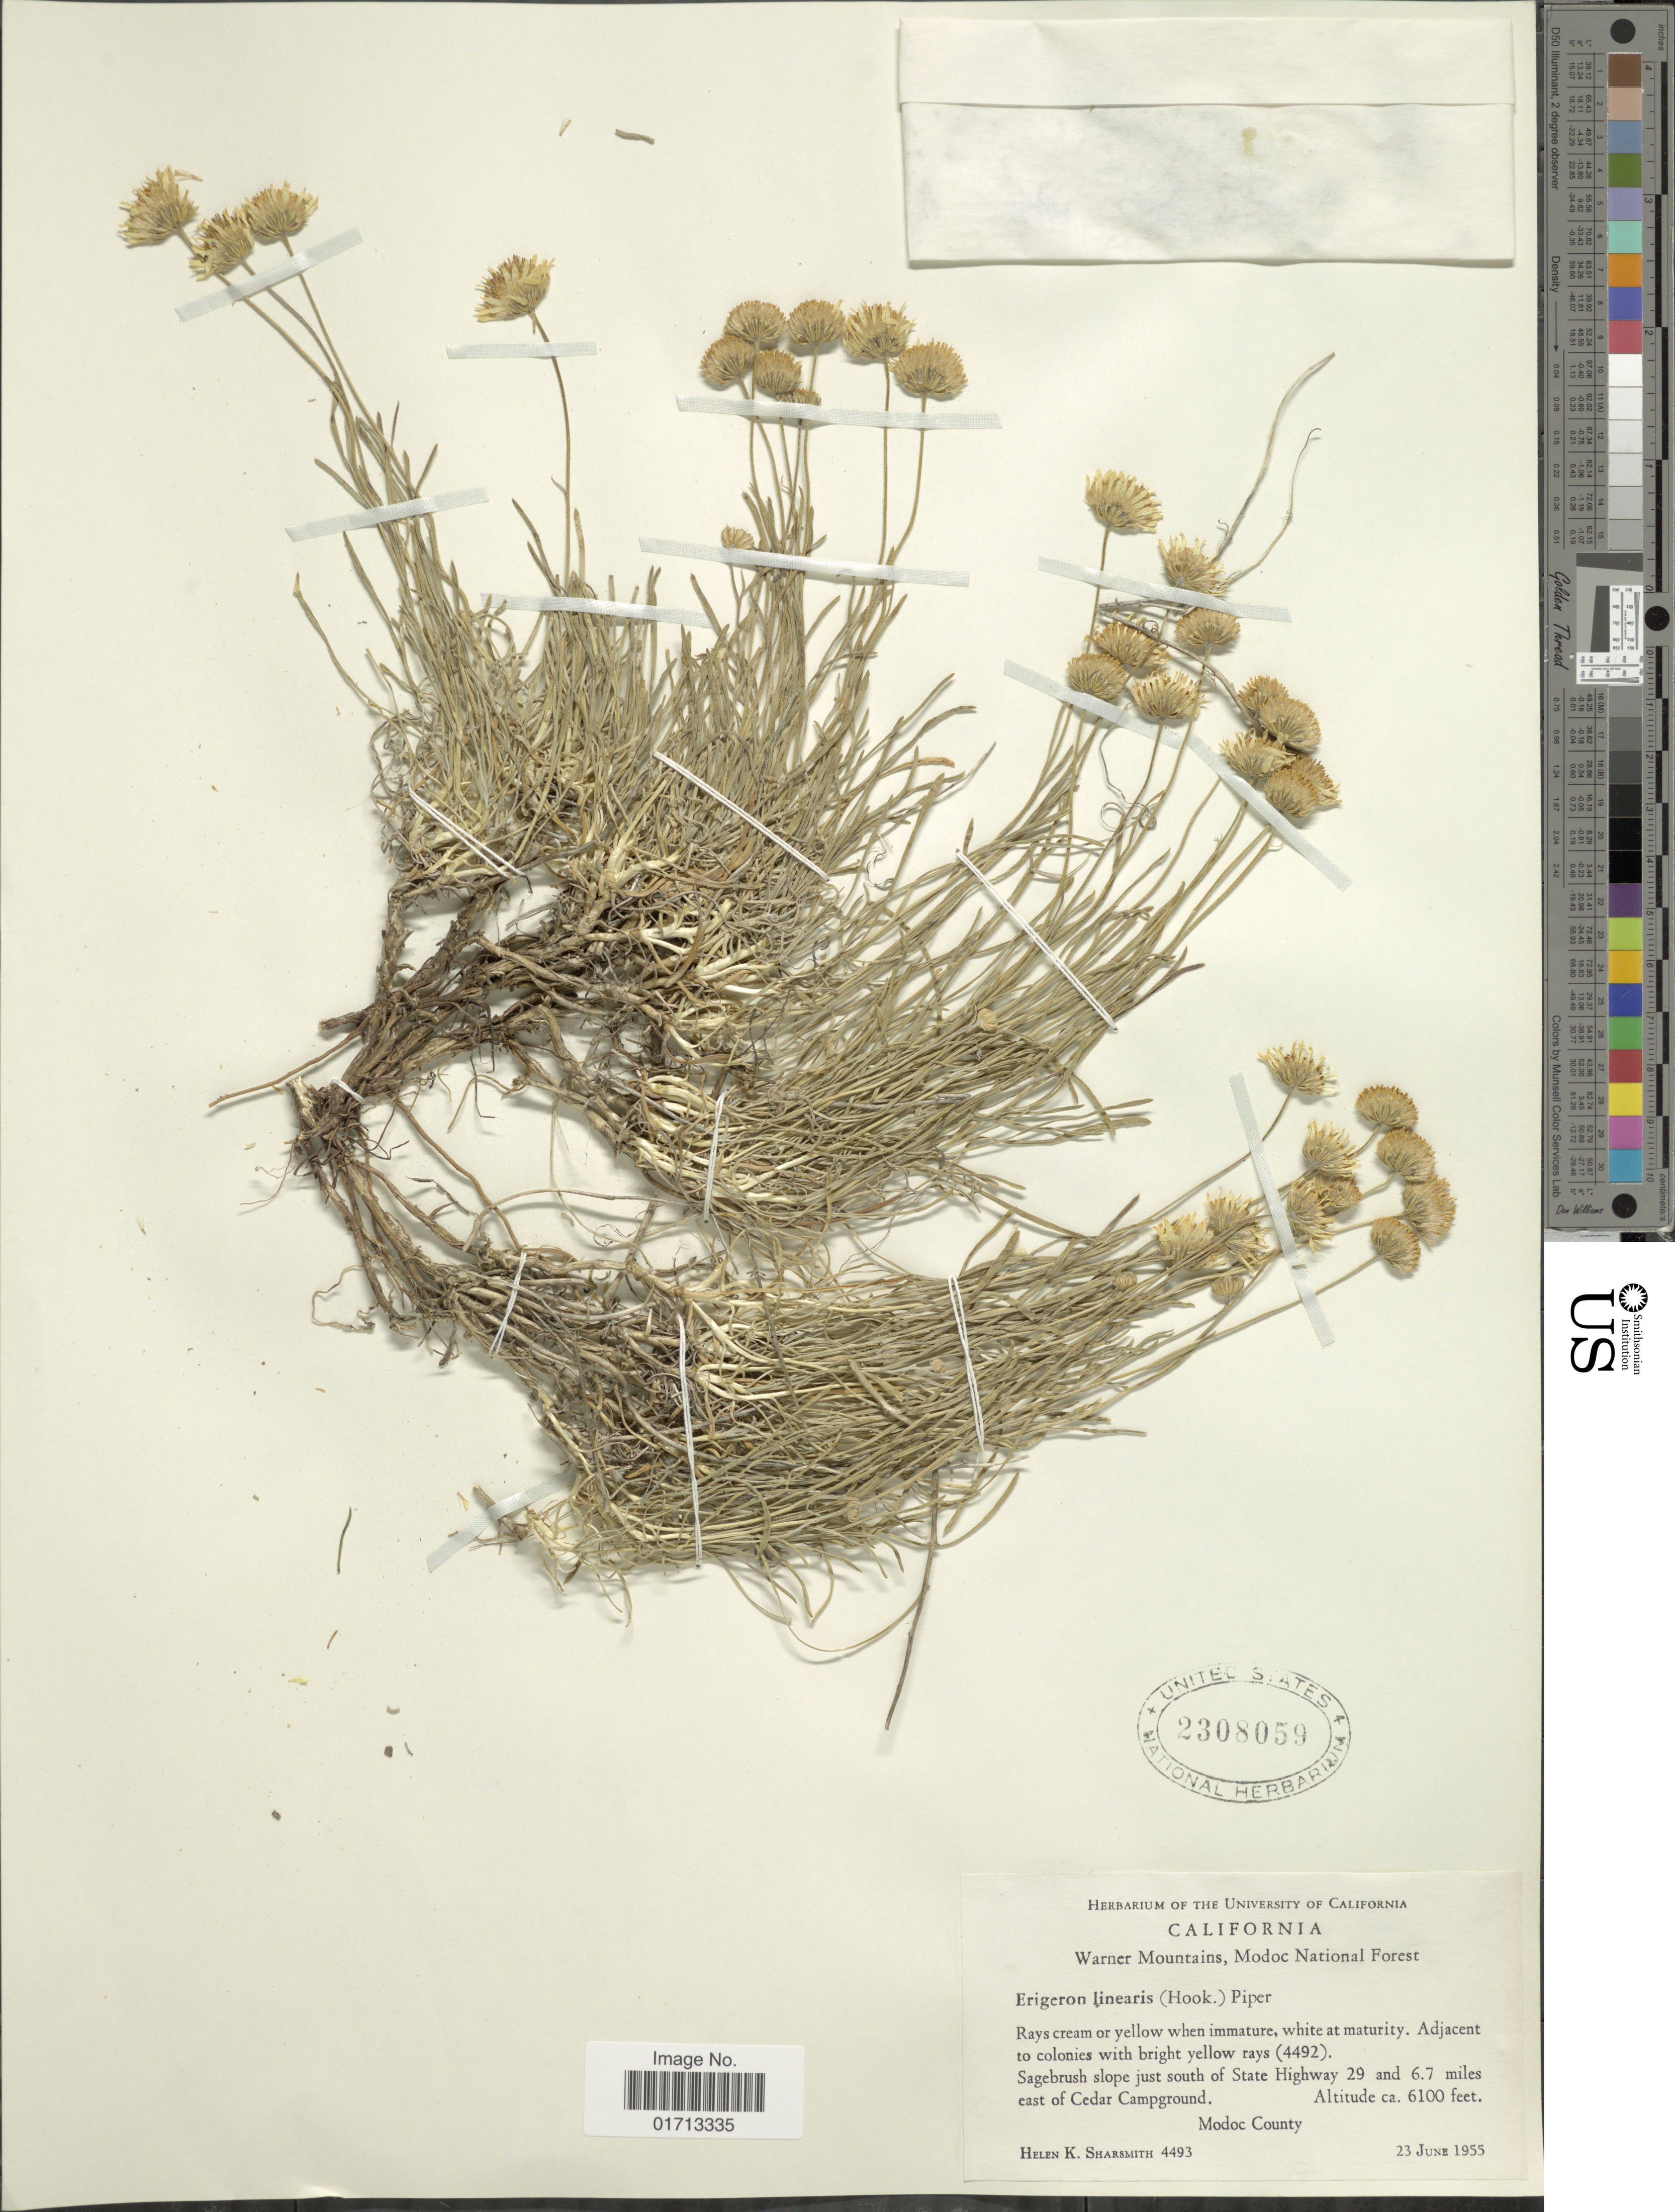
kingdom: Plantae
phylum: Tracheophyta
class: Magnoliopsida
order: Asterales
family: Asteraceae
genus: Erigeron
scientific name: Erigeron linearis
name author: (Hook.) Piper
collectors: H. Sharsmith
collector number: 4493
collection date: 1955-06-23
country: United States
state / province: California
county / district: Modoc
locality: Sagebrush slope just south of State Highway 29 and 6.7 miles east of Cedar Campground. Modoc County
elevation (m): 1859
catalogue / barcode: US 2308059